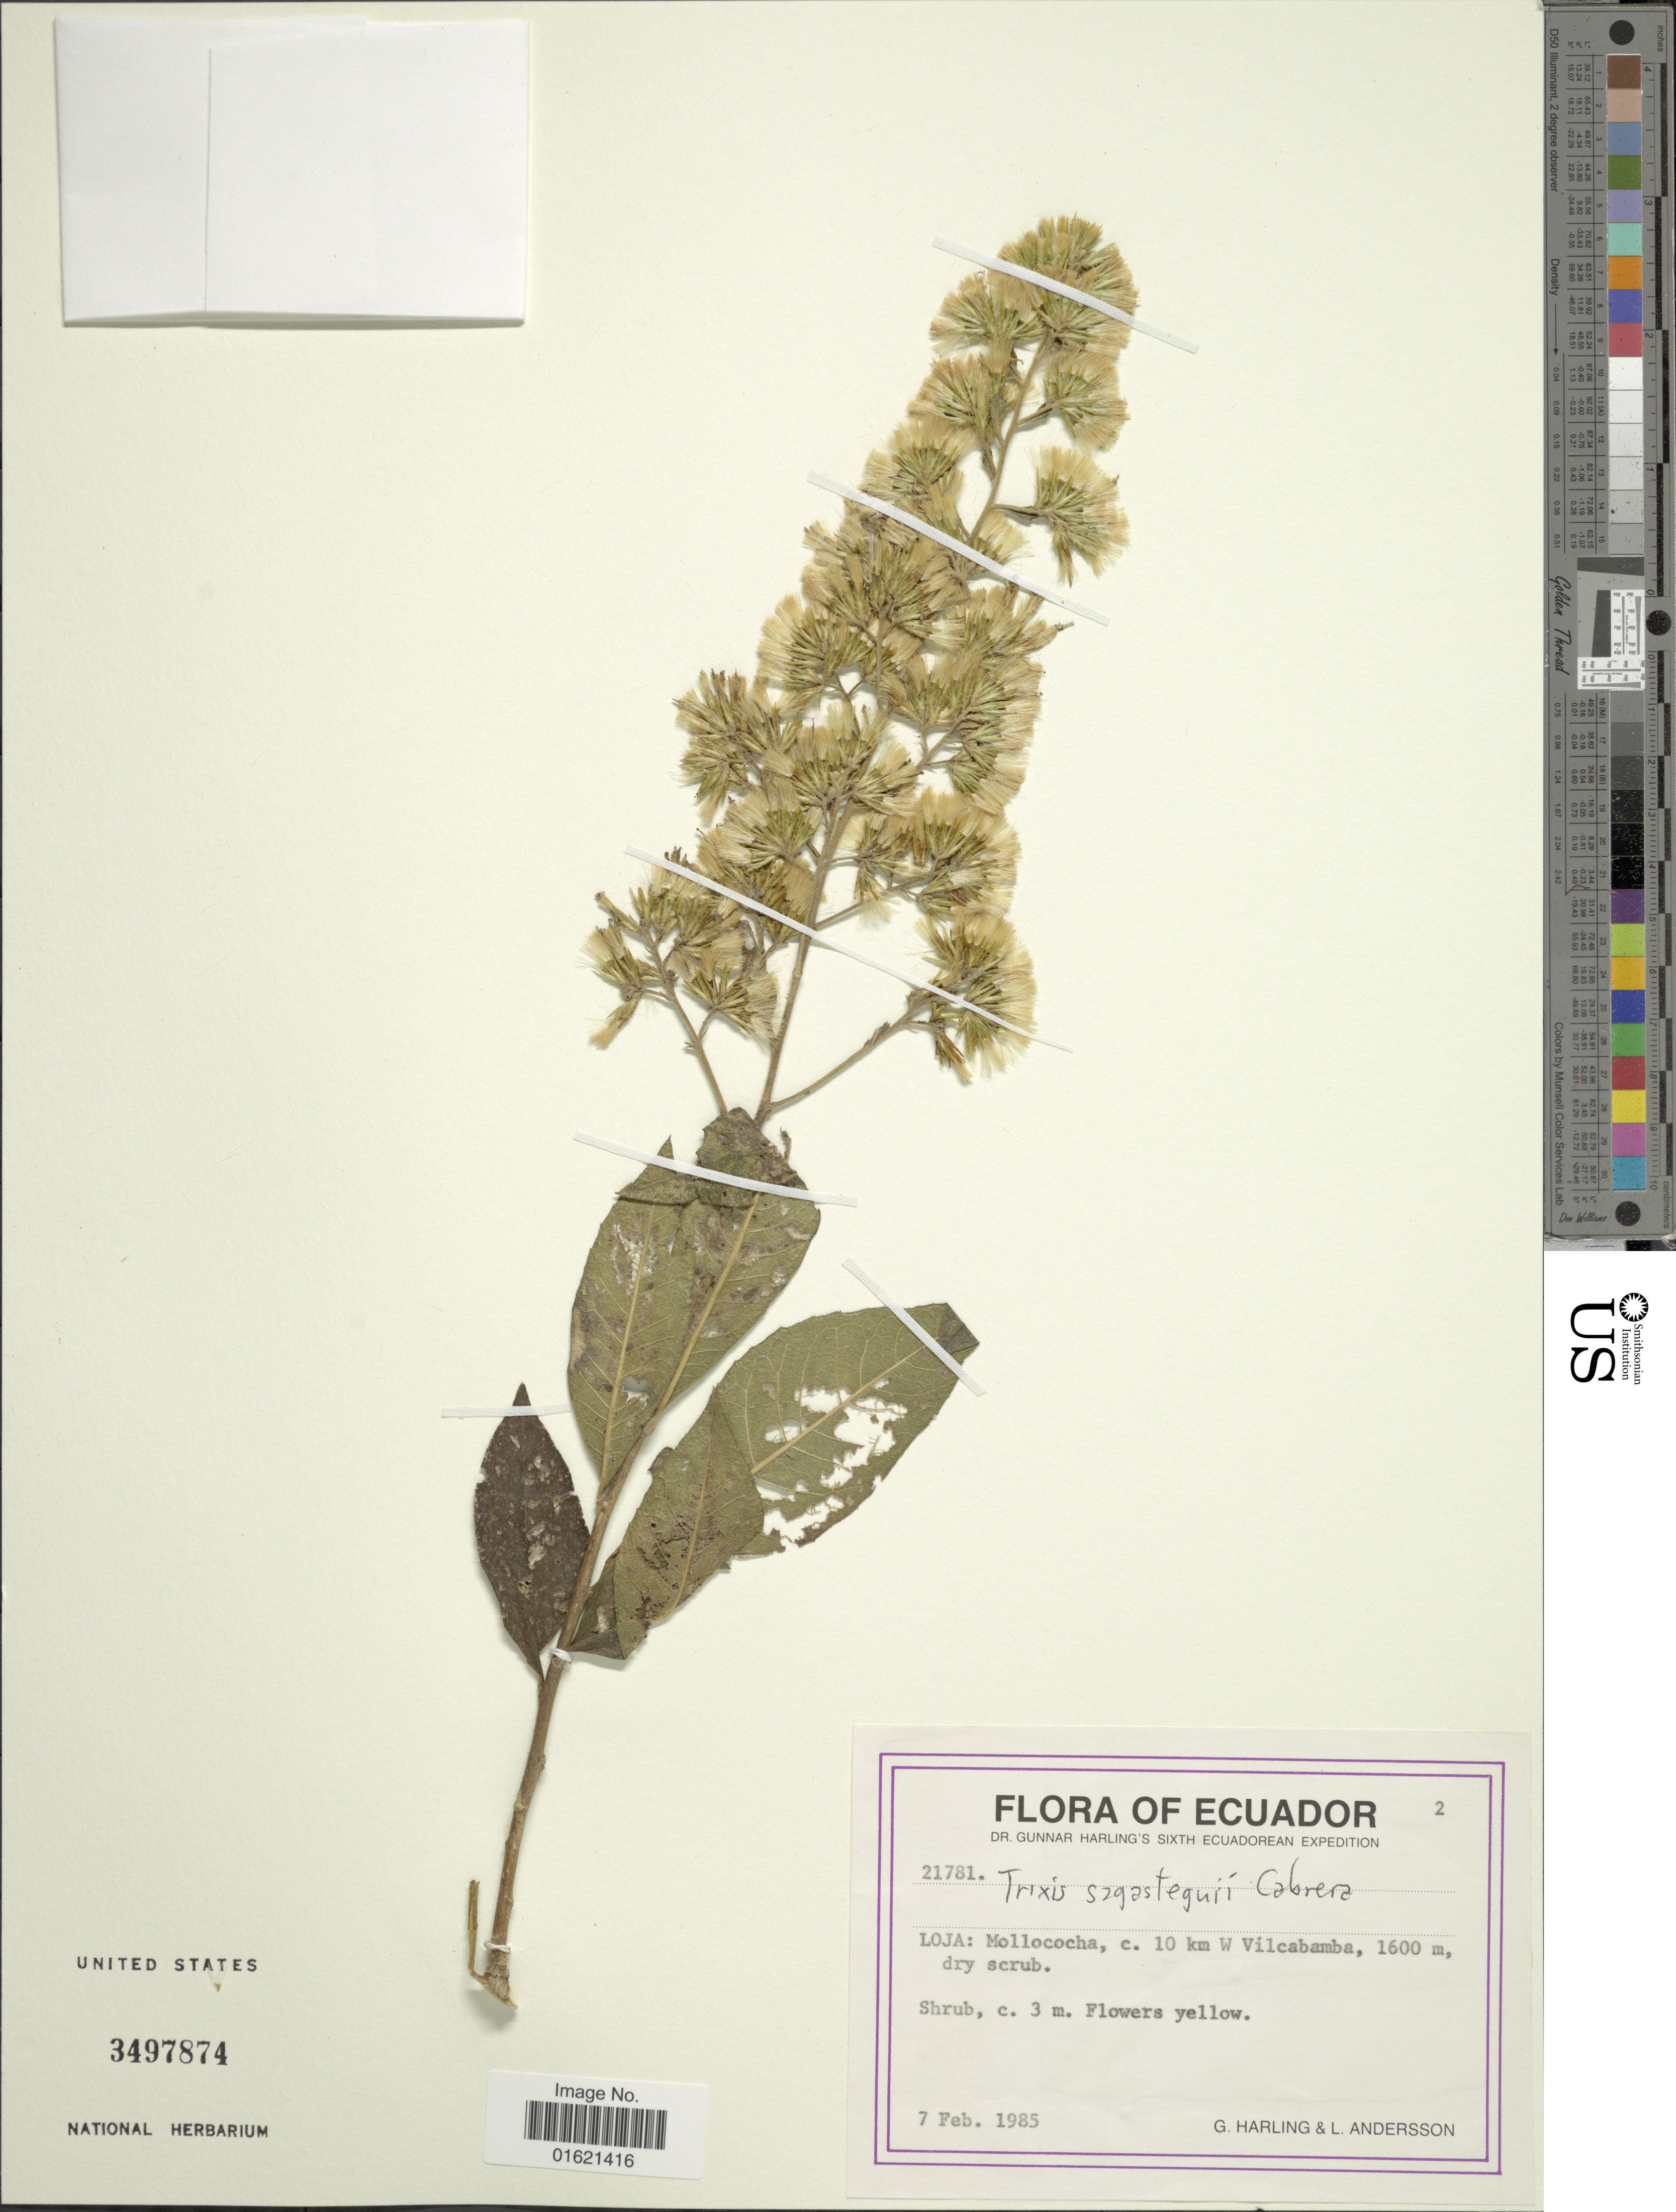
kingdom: Plantae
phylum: Tracheophyta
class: Magnoliopsida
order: Asterales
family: Asteraceae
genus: Trixis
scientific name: Trixis sagastequii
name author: Cabrera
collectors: G. Harling & L. Andersson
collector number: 21781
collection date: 1985-02-07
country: Ecuador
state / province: Loja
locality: Mollococha, 10 km W Vilcabamba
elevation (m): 1600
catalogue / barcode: US 3497874